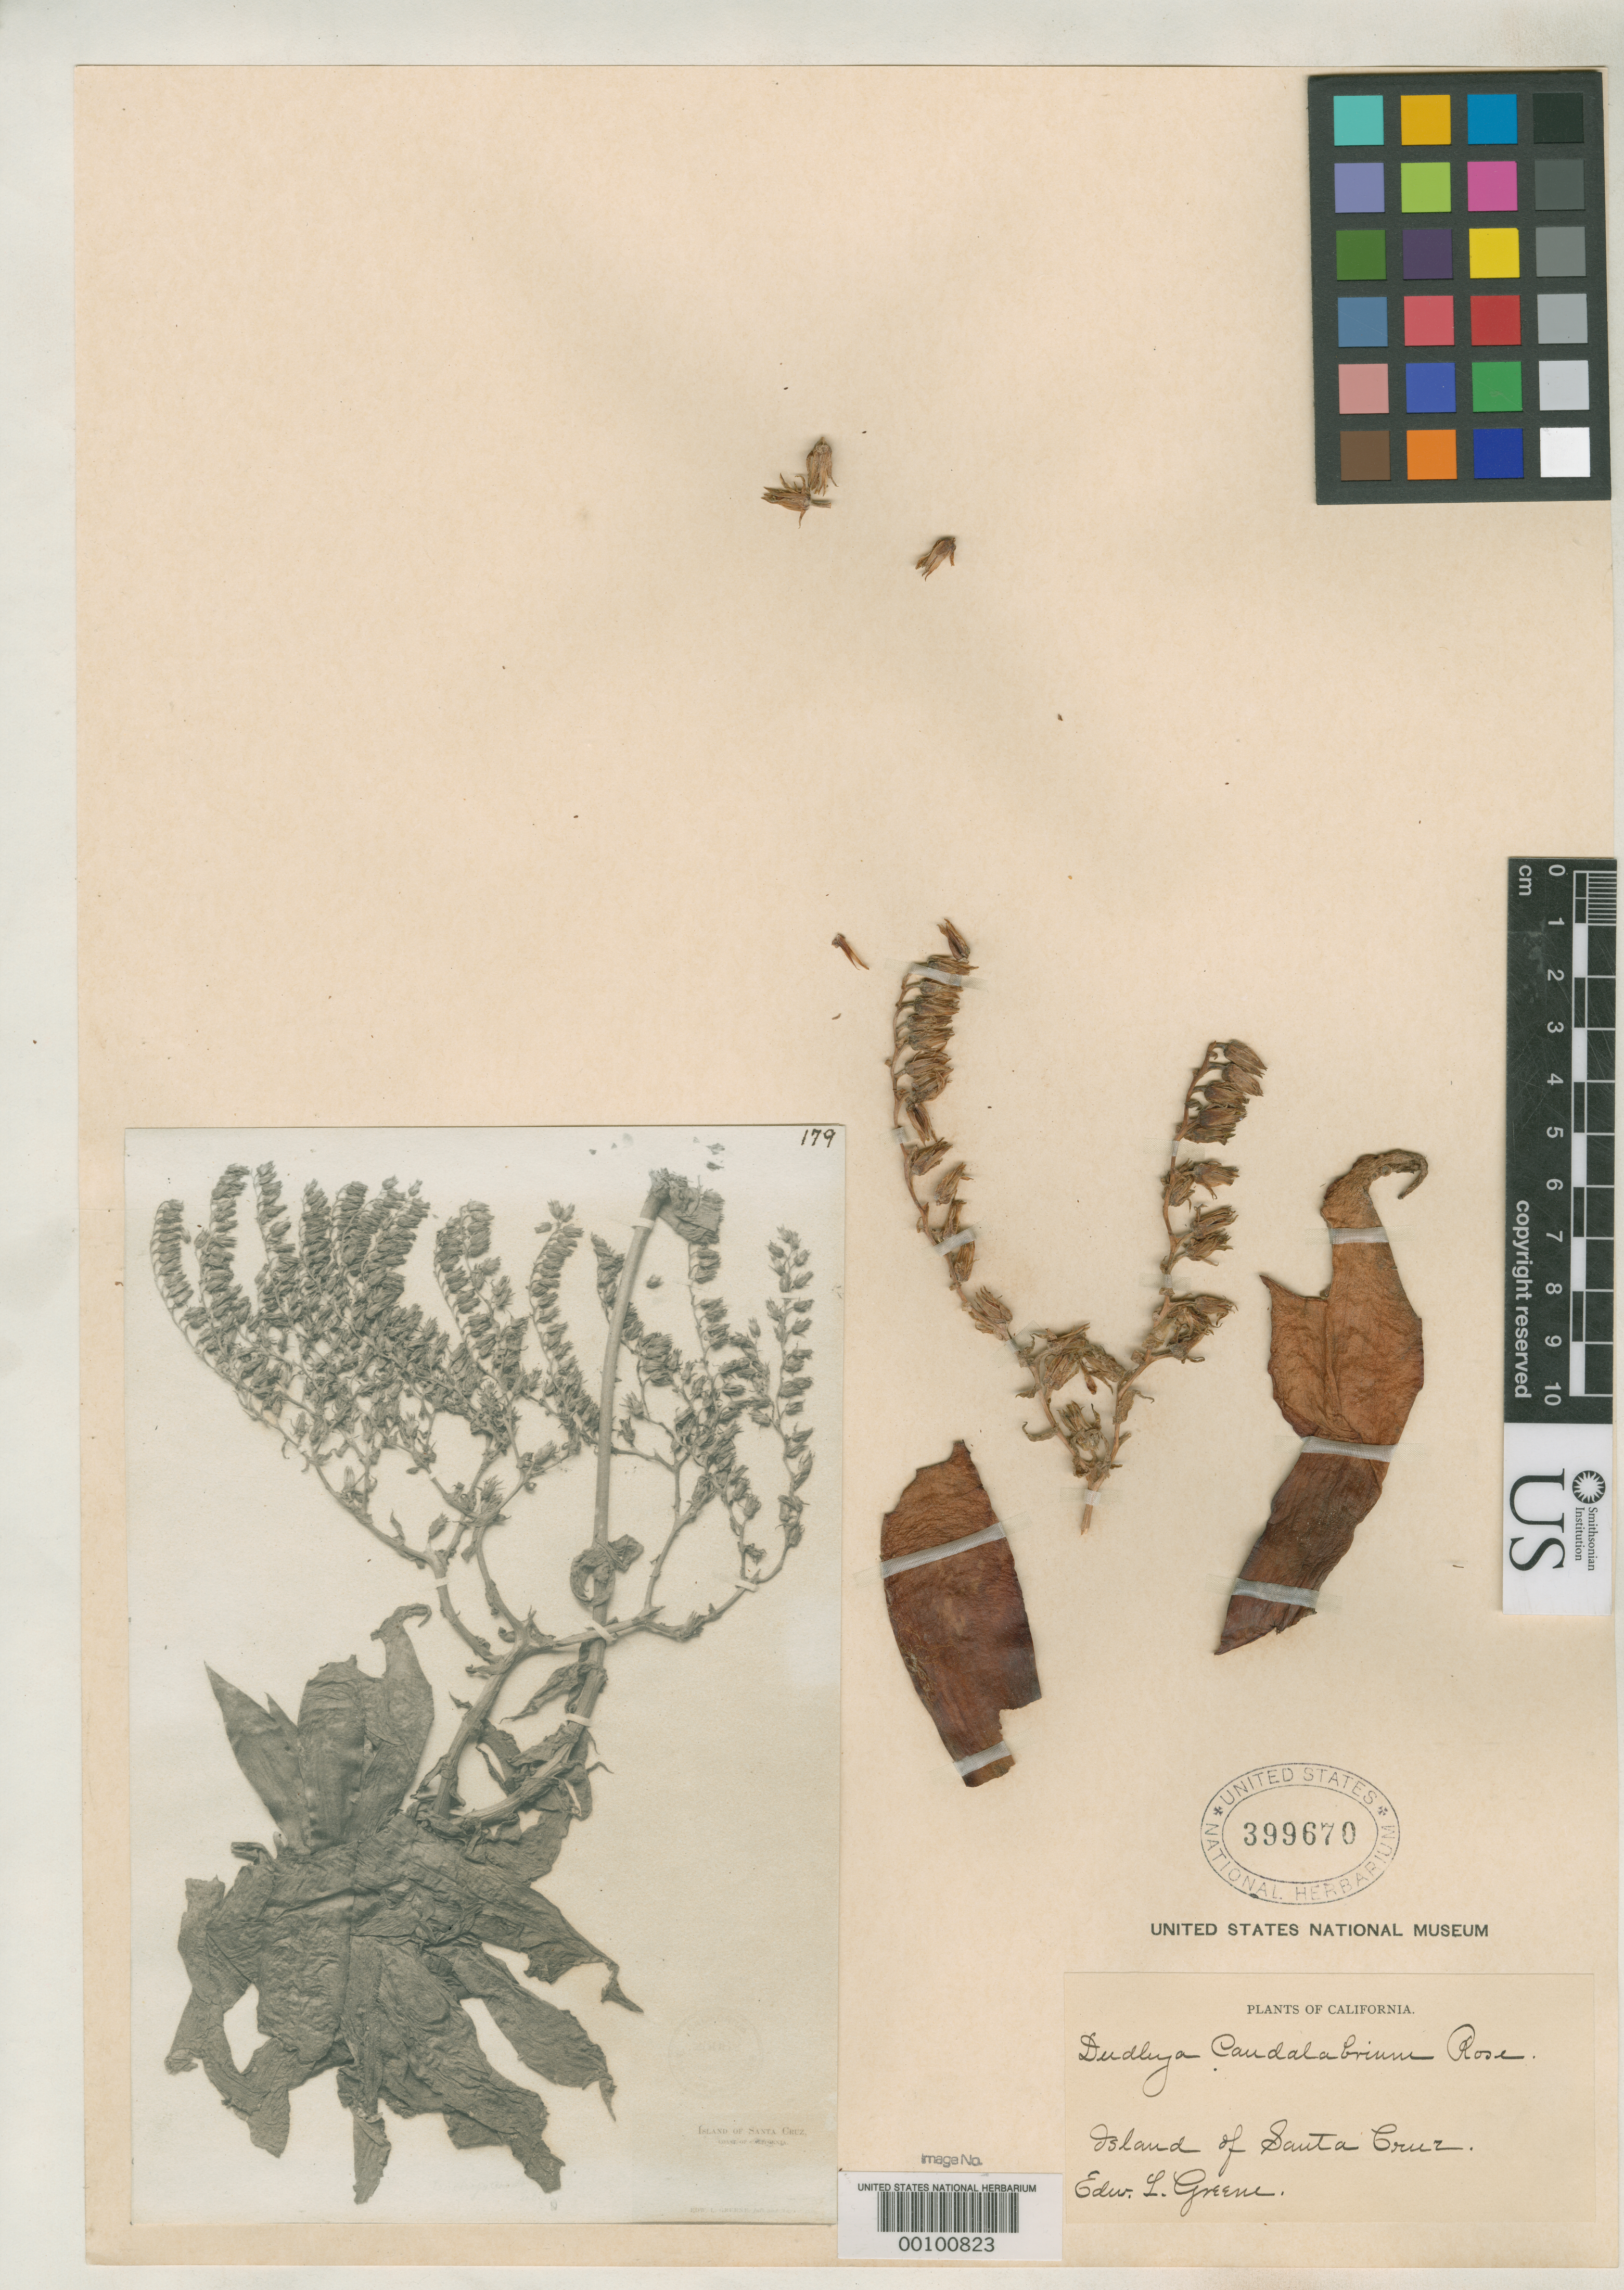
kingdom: Plantae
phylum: Tracheophyta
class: Magnoliopsida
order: Saxifragales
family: Crassulaceae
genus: Dudleya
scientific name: Dudleya candelabrum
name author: Rose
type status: Type Collection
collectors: E. L. Greene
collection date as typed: Jul 1886 to -- Aug 1886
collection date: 1886-07/1886-08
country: United States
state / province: California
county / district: Santa Barbara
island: Santa Cruz Island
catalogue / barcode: US 399670